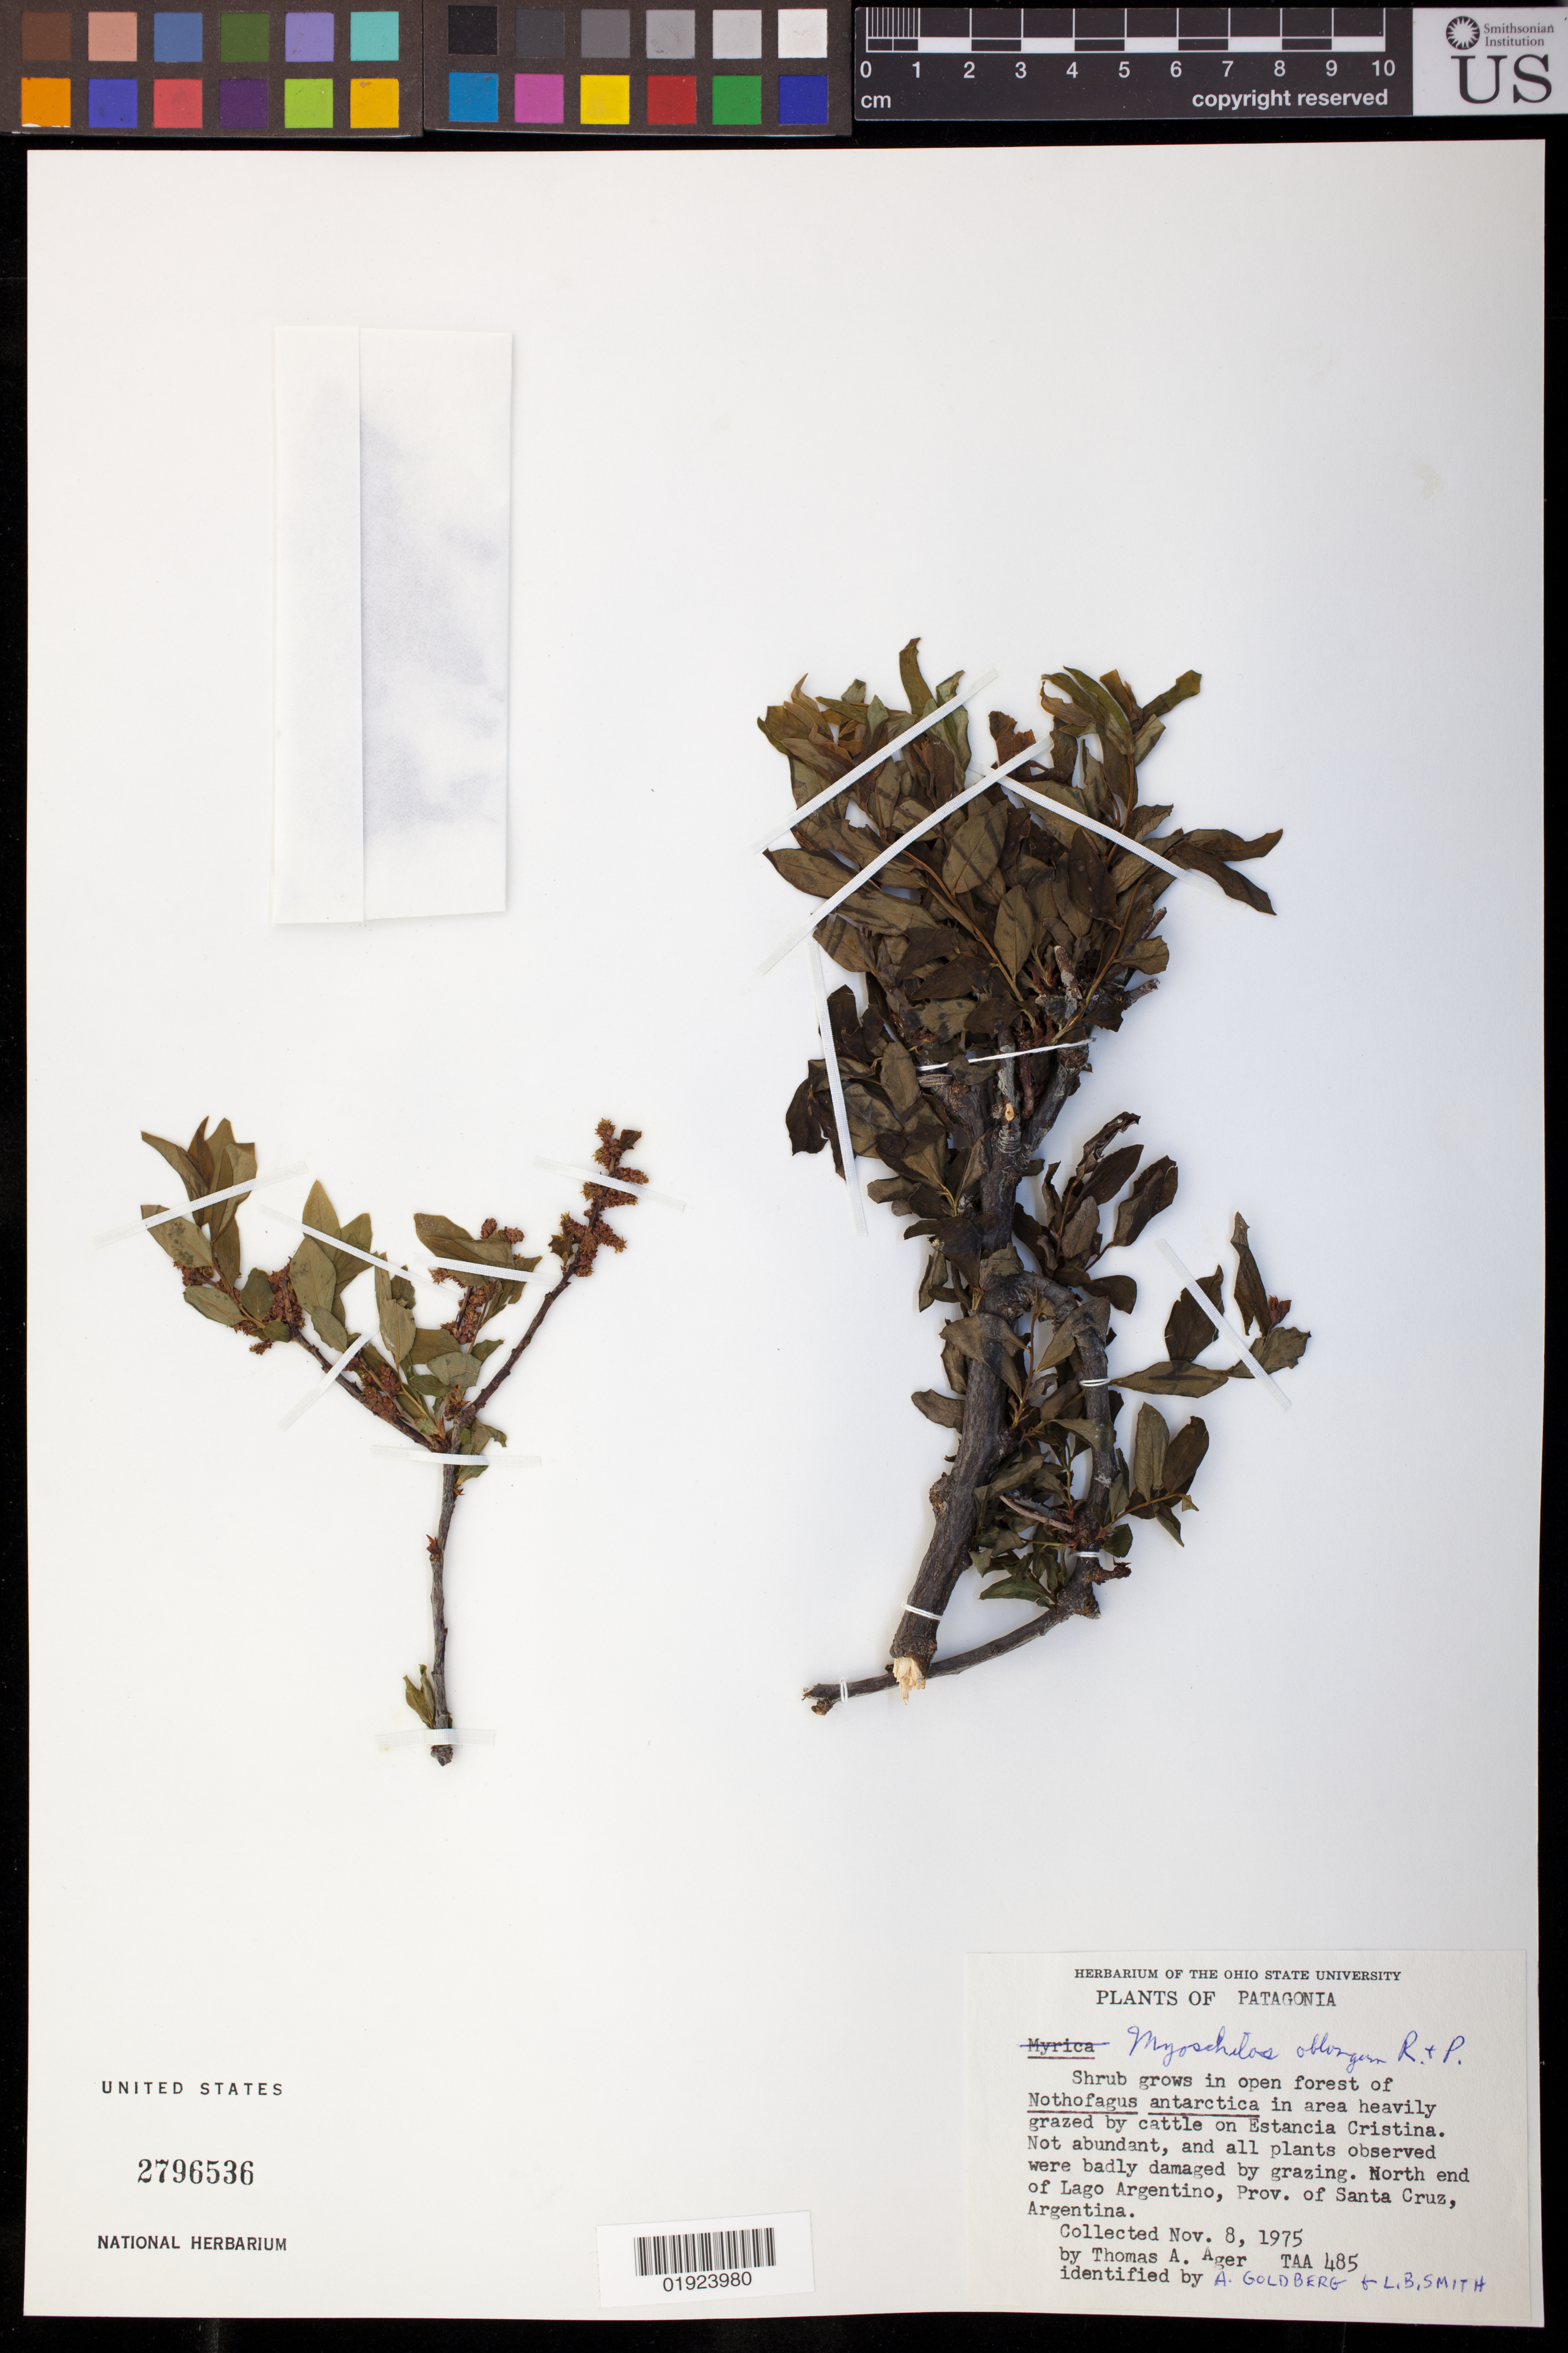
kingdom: Plantae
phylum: Tracheophyta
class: Magnoliopsida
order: Santalales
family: Santalaceae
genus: Myoschilos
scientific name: Myoschilos oblongus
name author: Ruiz & Pav.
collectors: T. A. Ager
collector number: TAA 485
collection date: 1975-11-08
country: Argentina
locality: North end of Lago Argentino, Prov. of Santa Cruz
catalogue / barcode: US 2796536